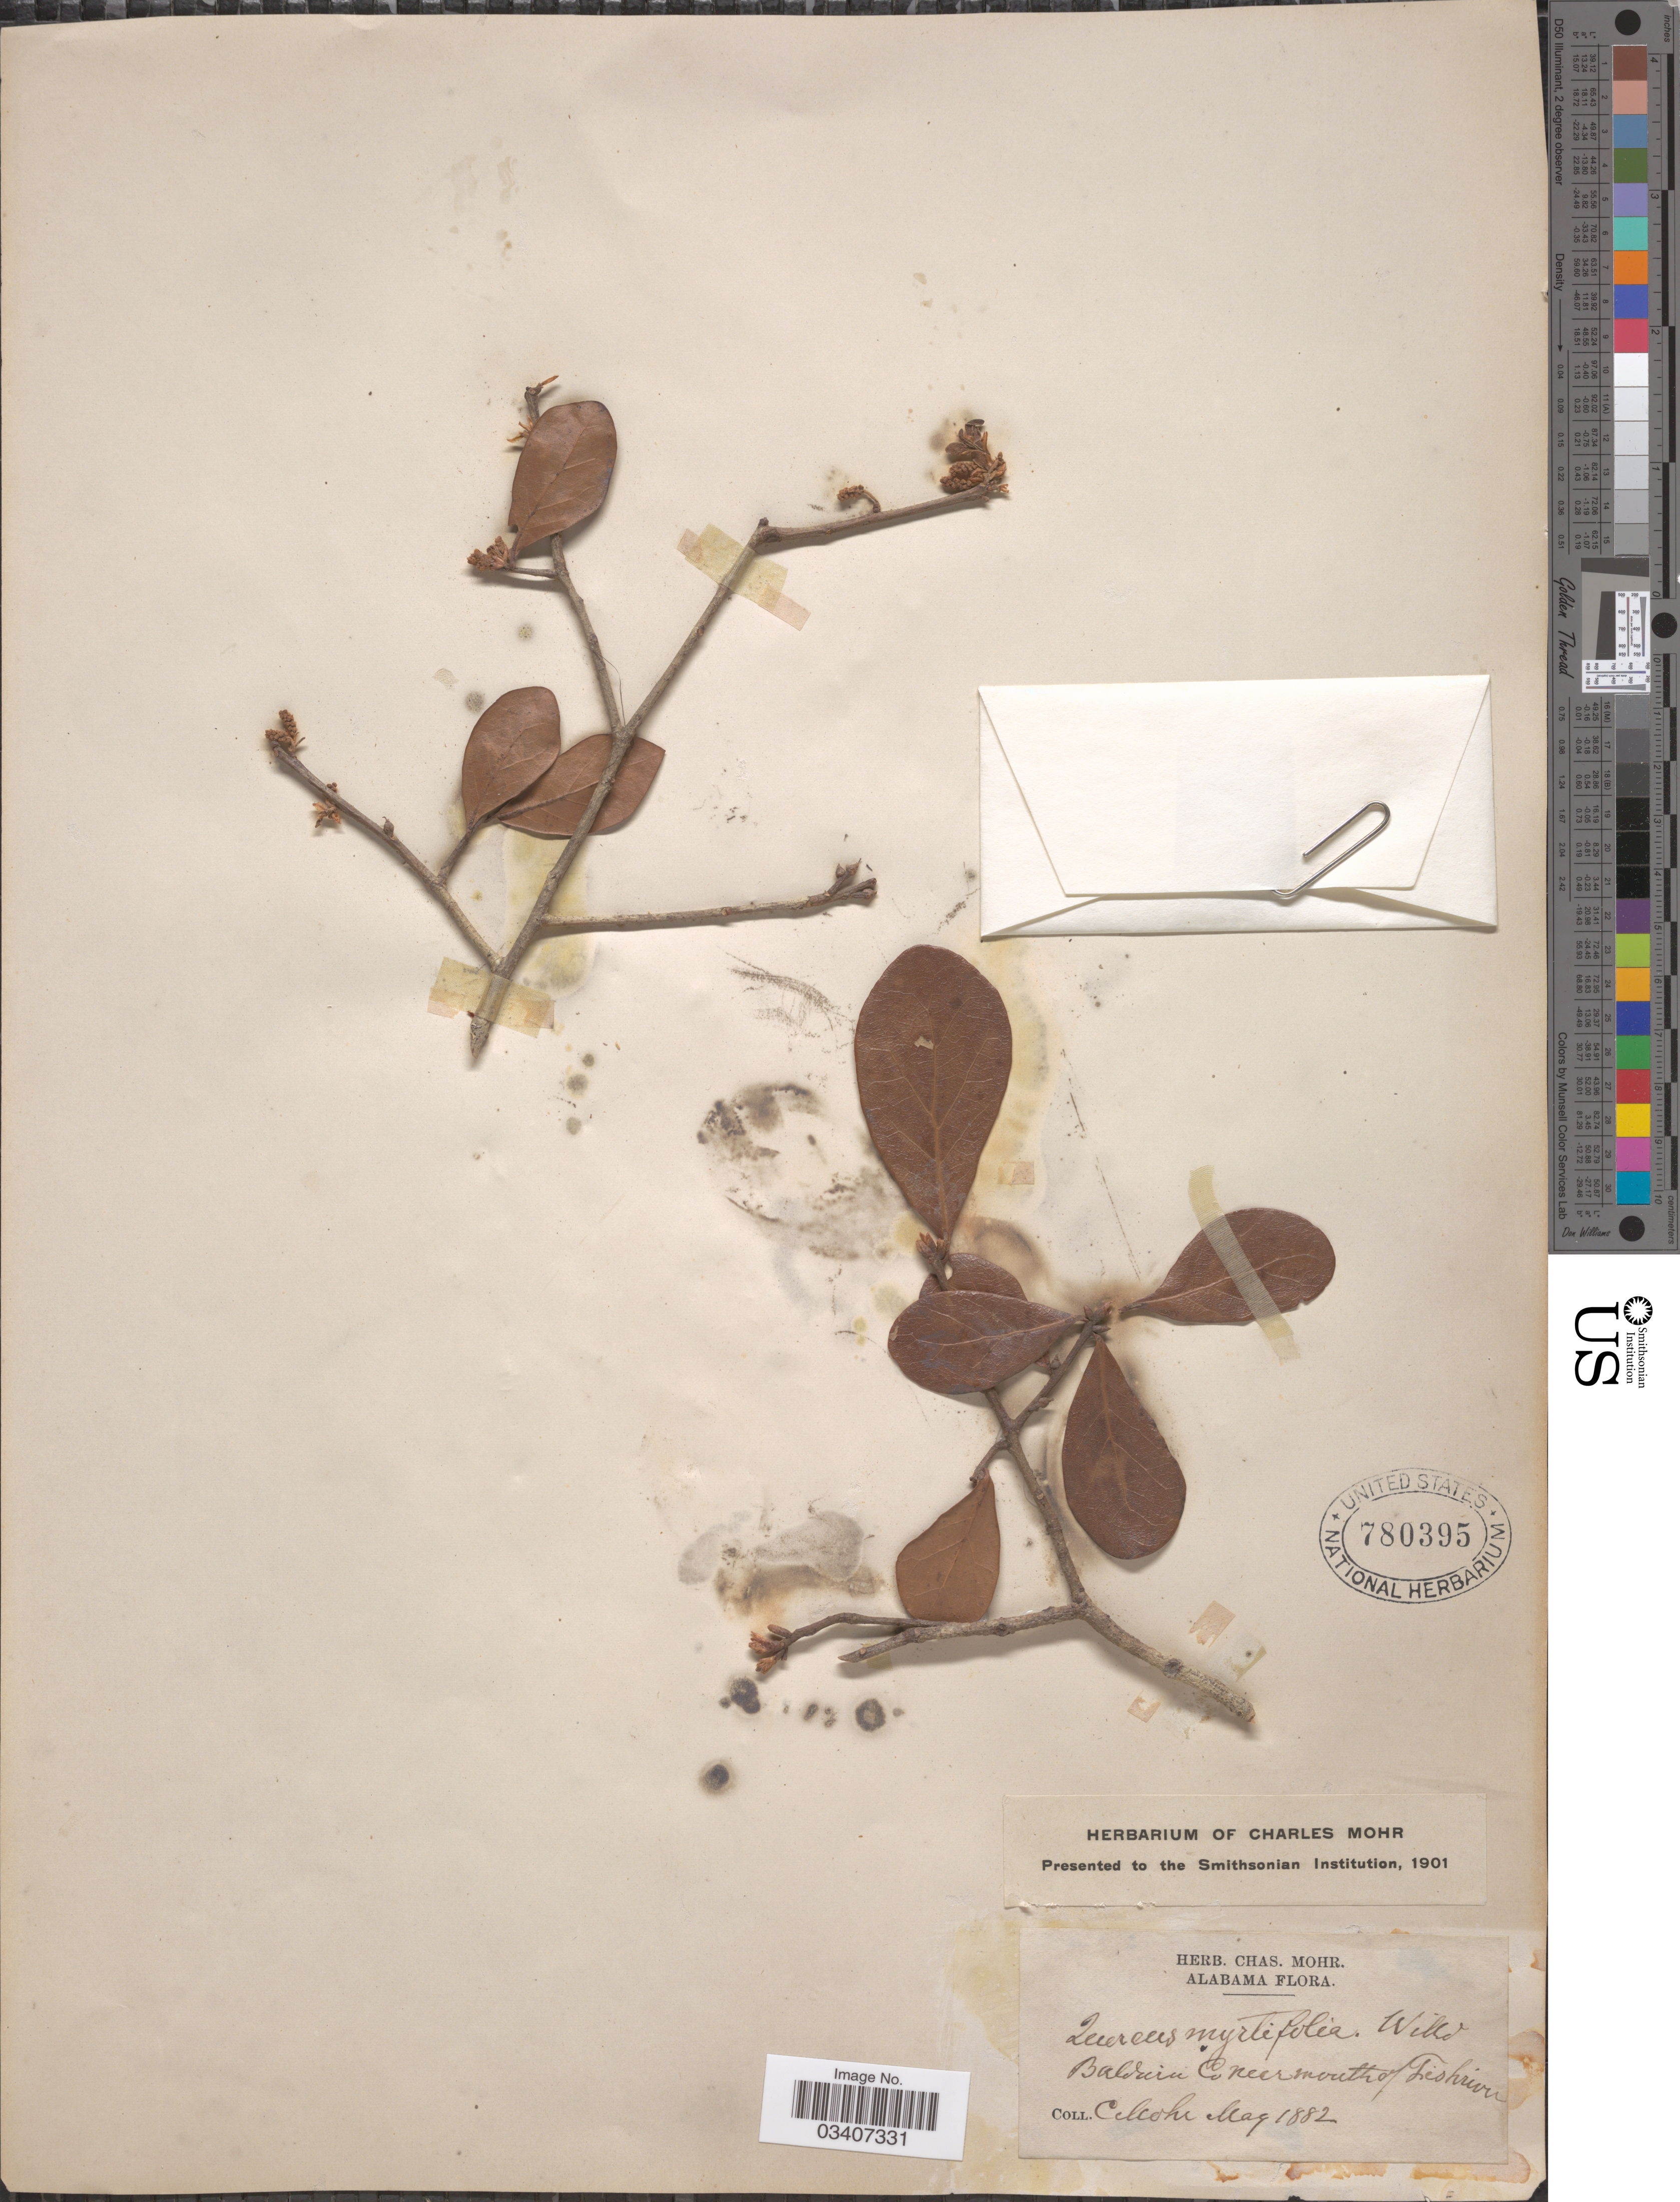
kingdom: Plantae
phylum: Tracheophyta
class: Magnoliopsida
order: Fagales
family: Fagaceae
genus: Quercus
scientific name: Quercus myrtifolia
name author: Willd.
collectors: Mohr, C. T. (herbarium)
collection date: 1882-05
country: United States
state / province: Alabama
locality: Baldwin Co near mouth of Freshriver.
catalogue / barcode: US 780395